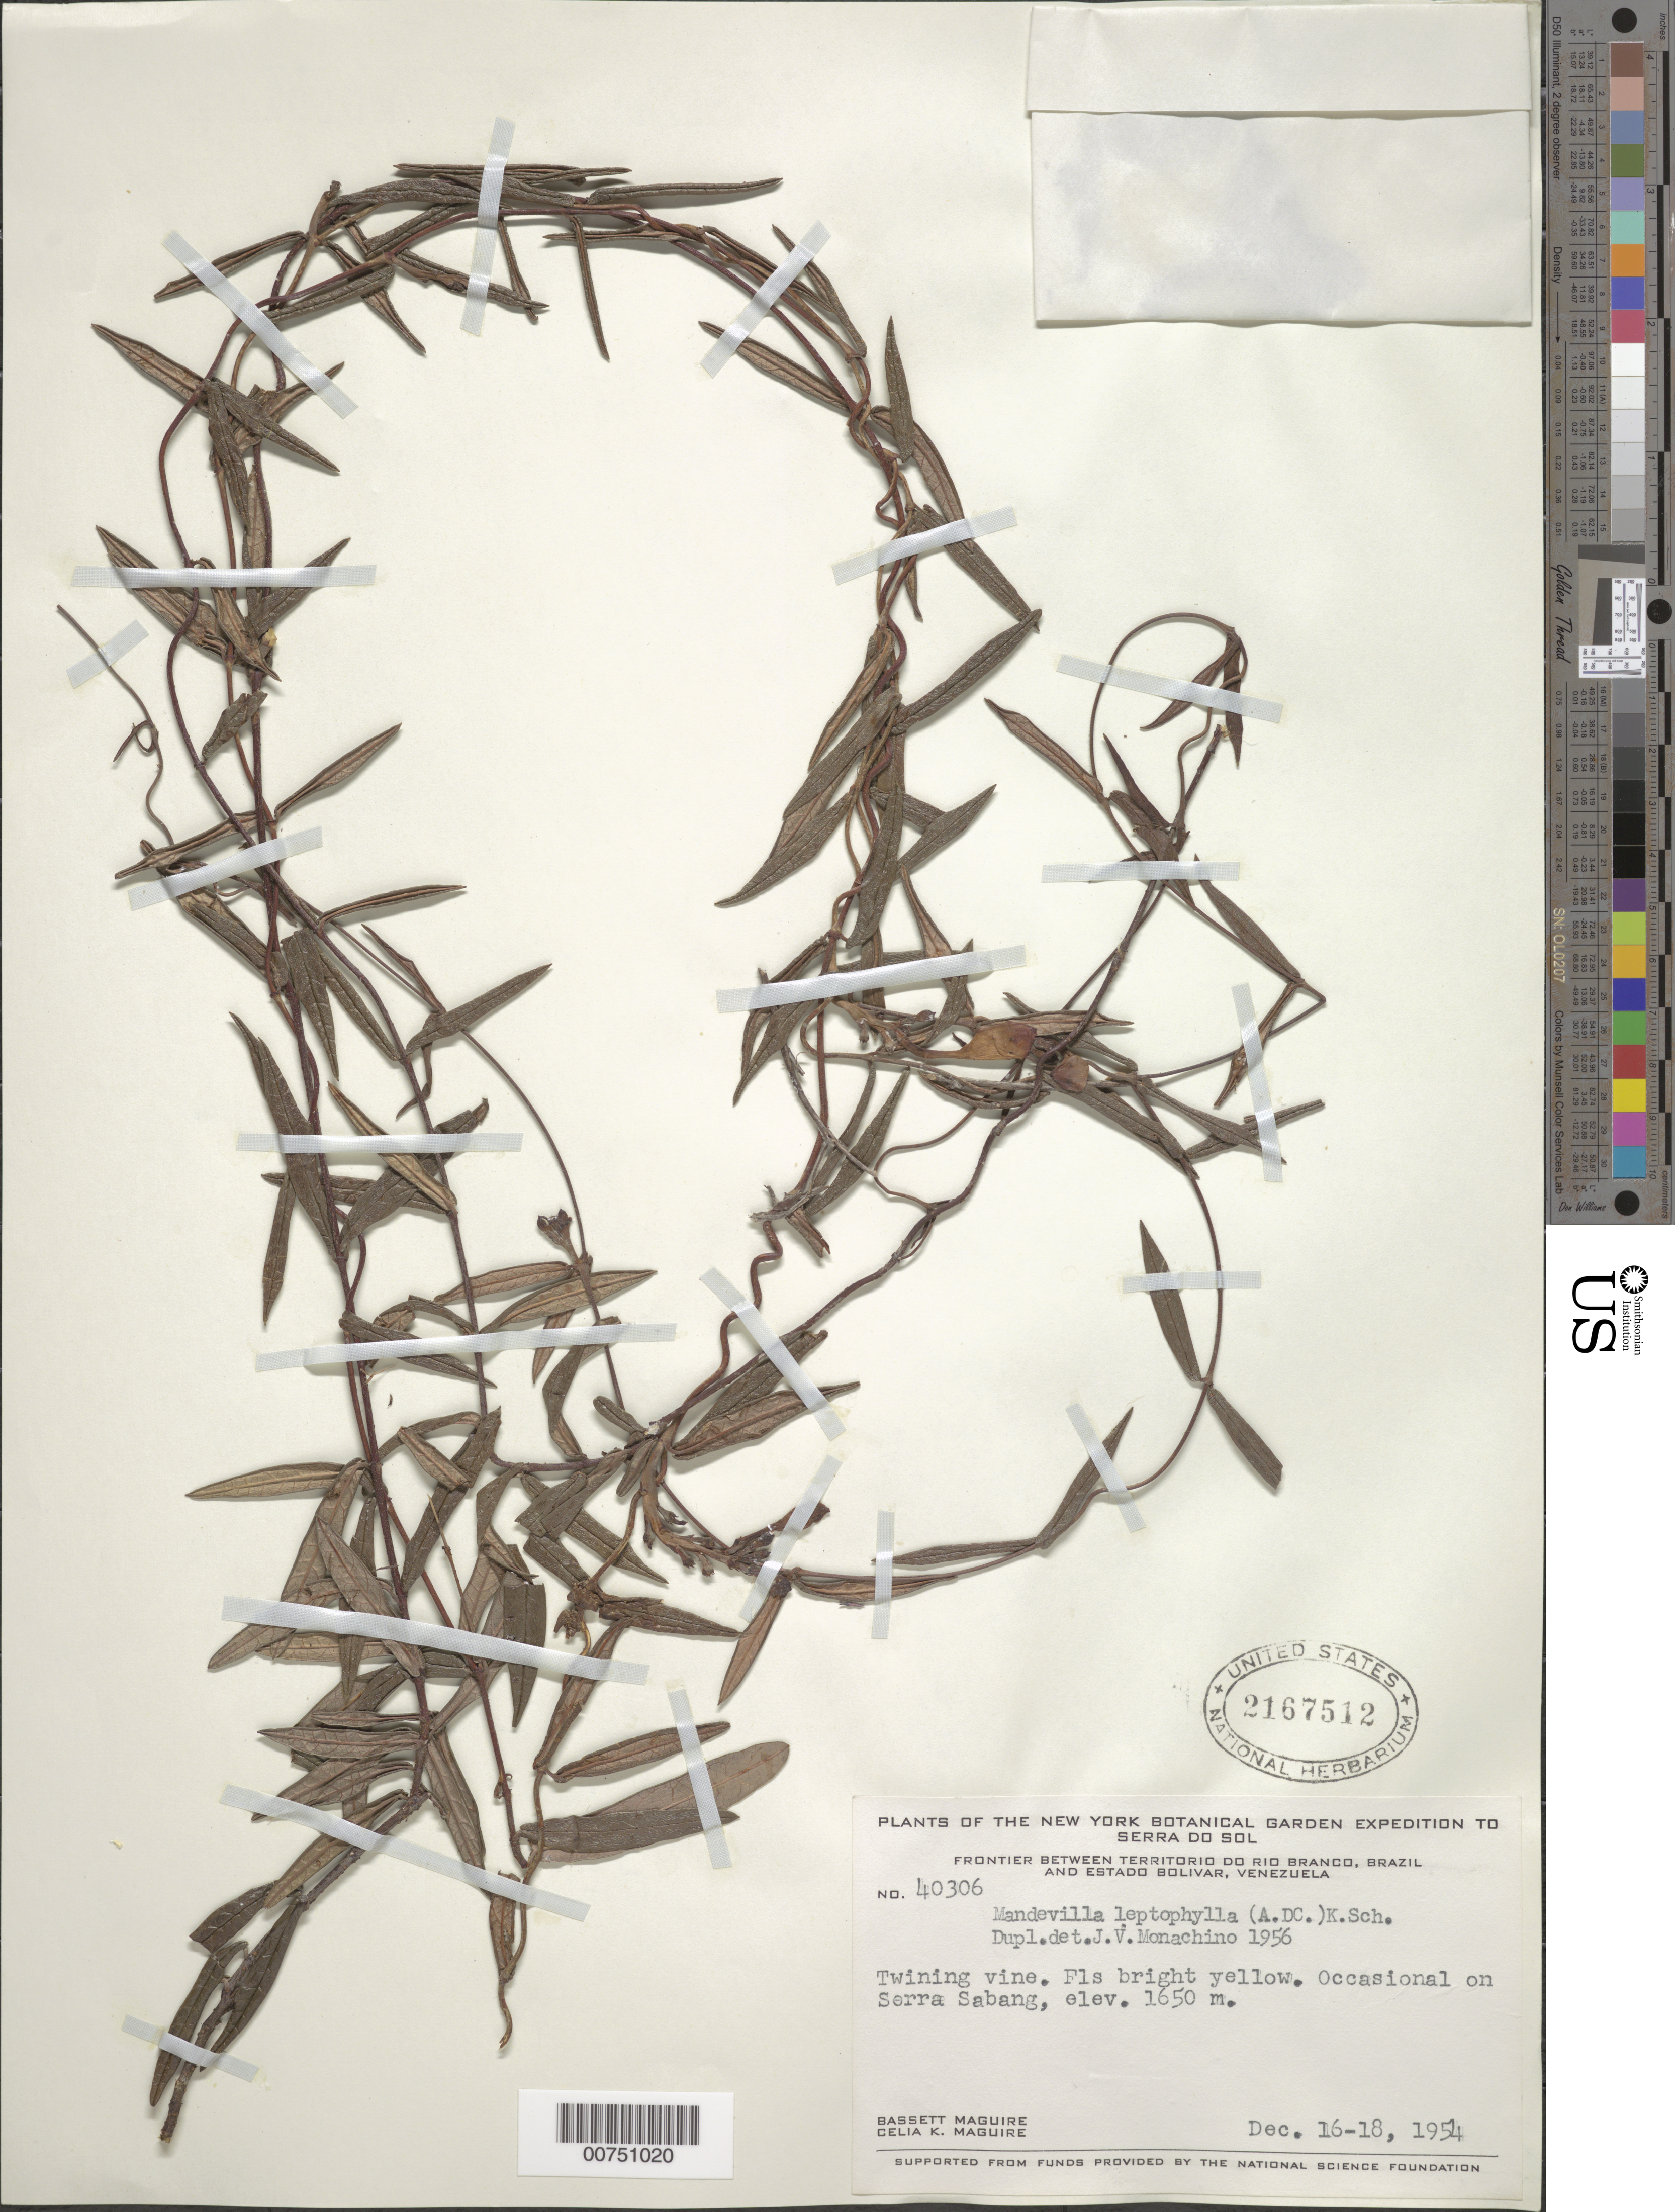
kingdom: Plantae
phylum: Tracheophyta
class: Magnoliopsida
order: Gentianales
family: Apocynaceae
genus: Mandevilla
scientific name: Mandevilla leptophylla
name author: (A. DC.) K. Schum.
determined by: Monachino, J. V.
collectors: B. Maguire & C. K. Maguire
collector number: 40306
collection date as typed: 16-Dec-54 to 18-Dec-54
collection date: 1954-12-16/1954-12-18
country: Venezuela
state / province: Bolívar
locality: Serra Sabang, 5 km SE of; frontier between territorío do Río Branco, Brazil and estado Bolívar, Venezuela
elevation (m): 1650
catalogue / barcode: US 2167512